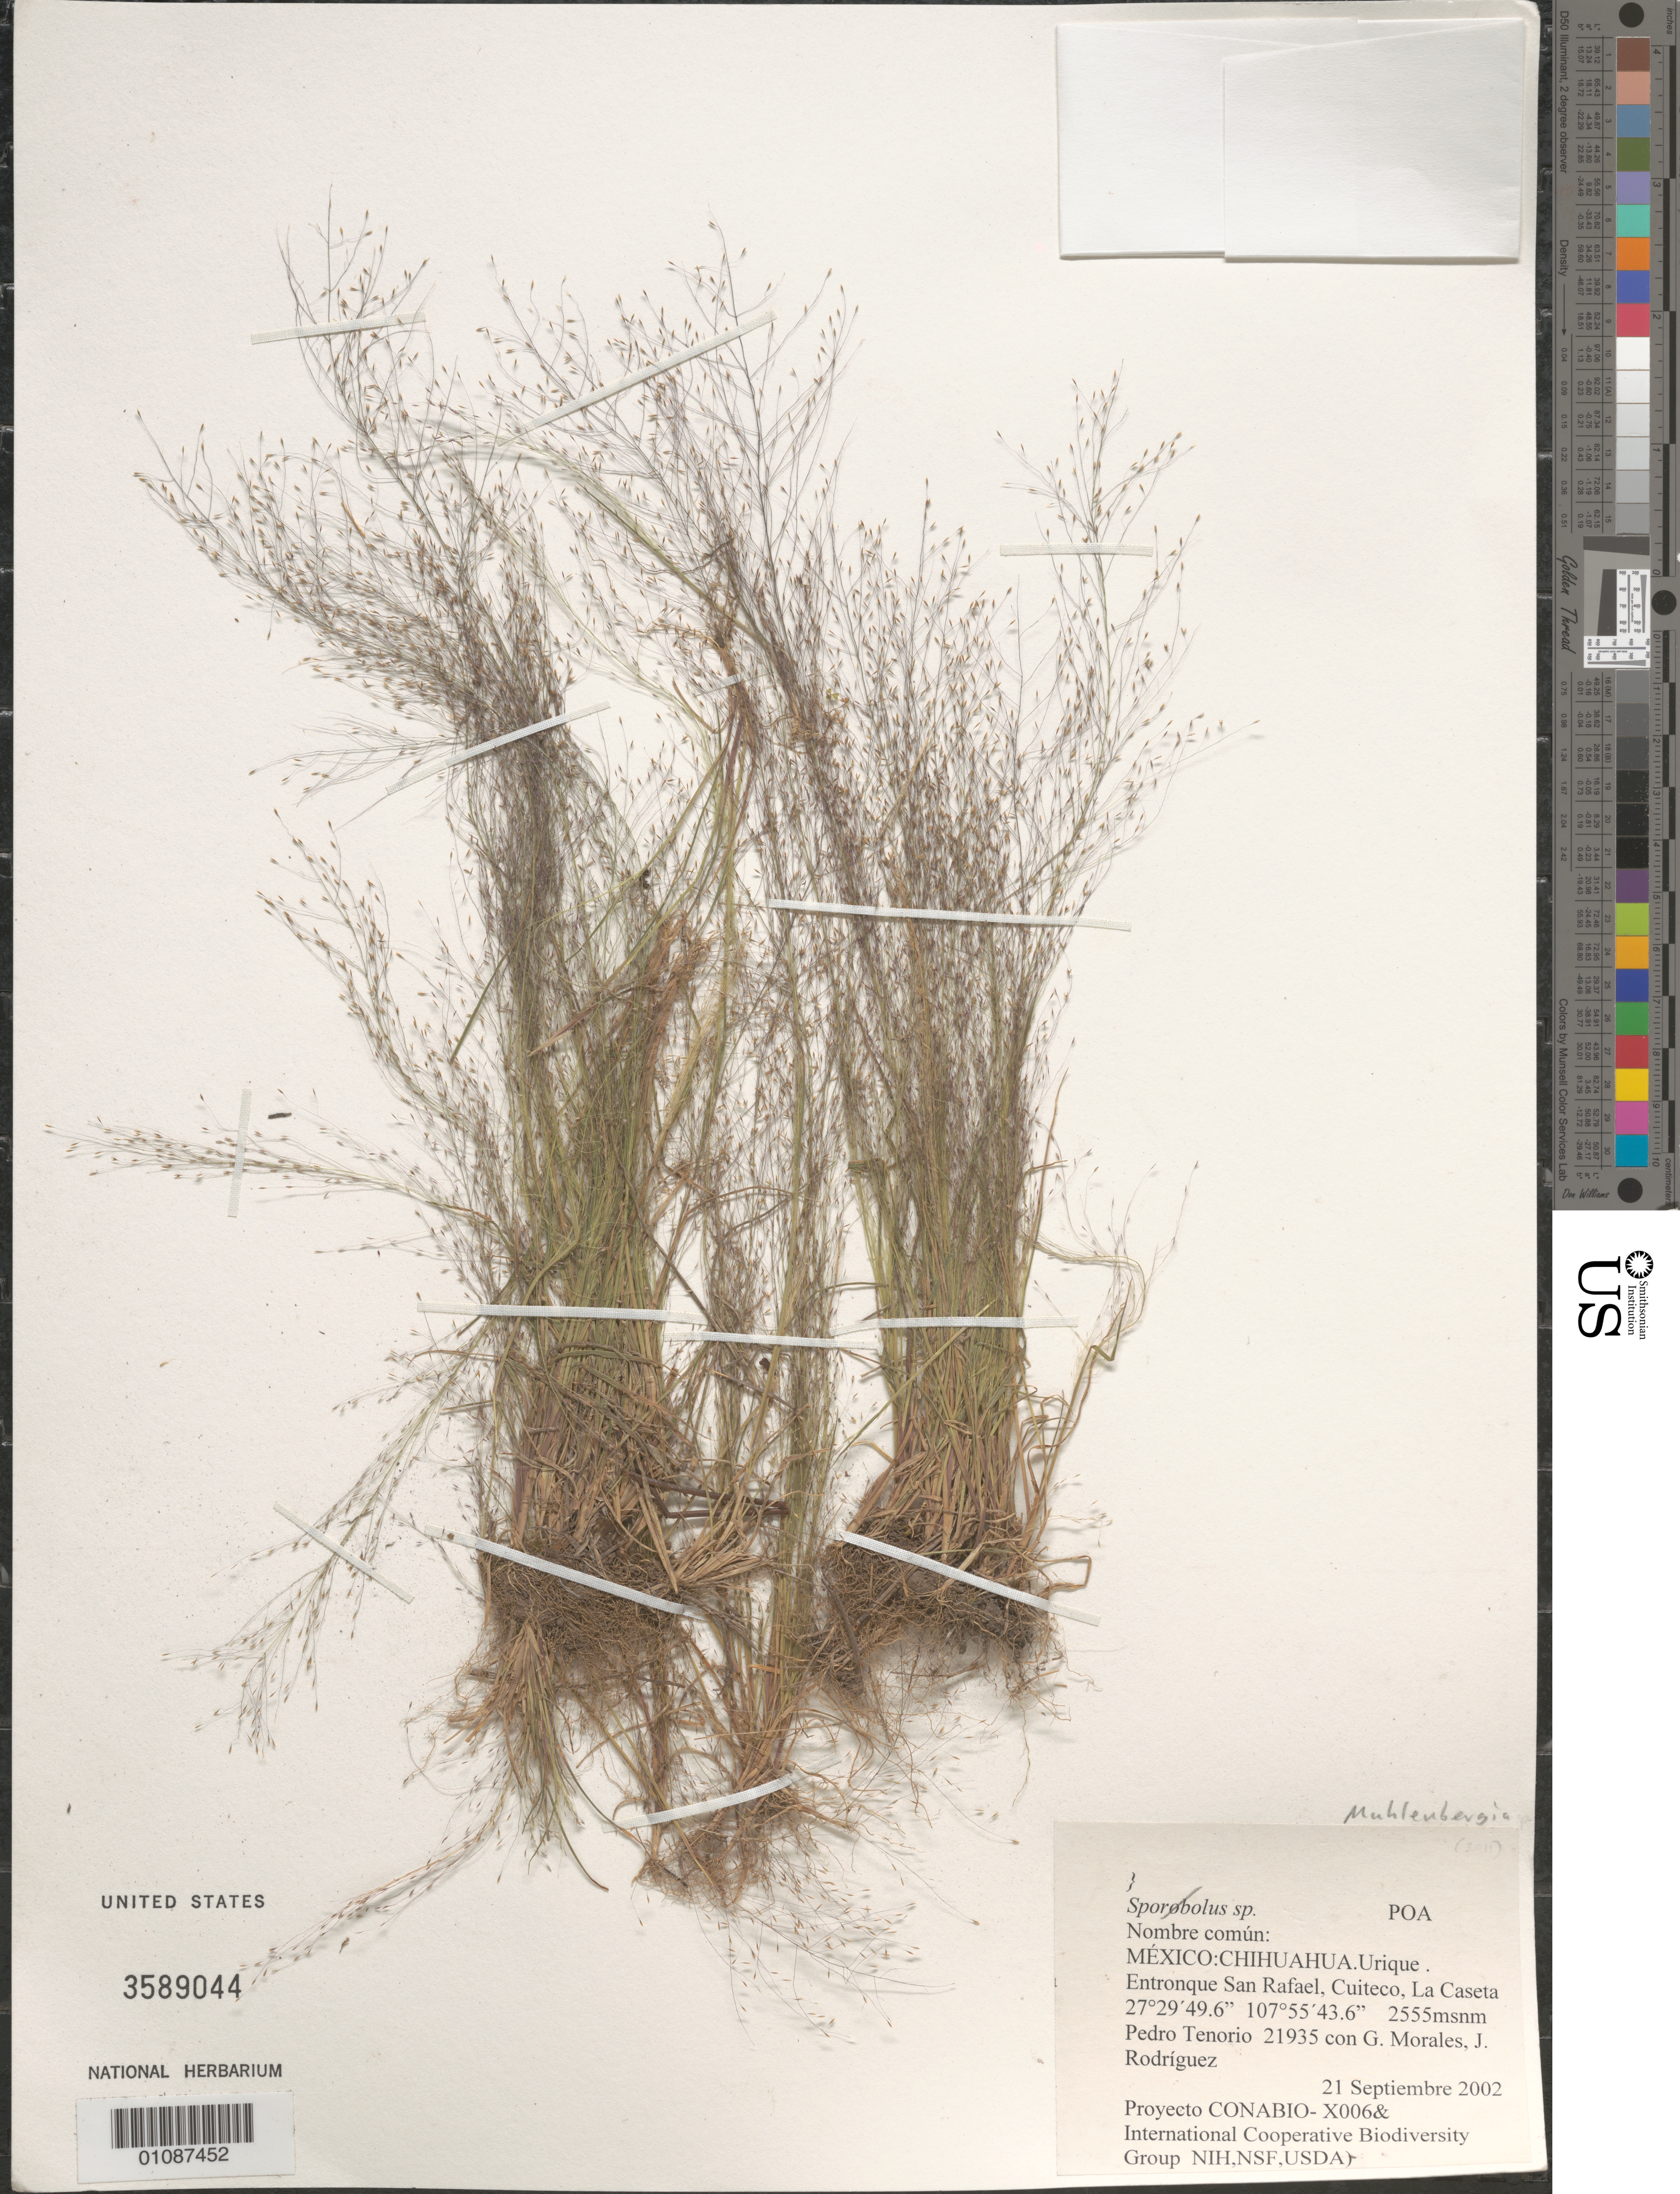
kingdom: Plantae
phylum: Tracheophyta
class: Liliopsida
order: Poales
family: Poaceae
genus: Muhlenbergia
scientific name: Muhlenbergia sp.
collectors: P. Tenorio L., G. Morales & J. Rodríguez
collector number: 21935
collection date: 2002-09-21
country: Mexico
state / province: Chihuahua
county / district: Urique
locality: Cuiteco, Barranca de San Rafael-Cuiteco, Chihuahuicame.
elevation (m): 2140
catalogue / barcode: US 3589044